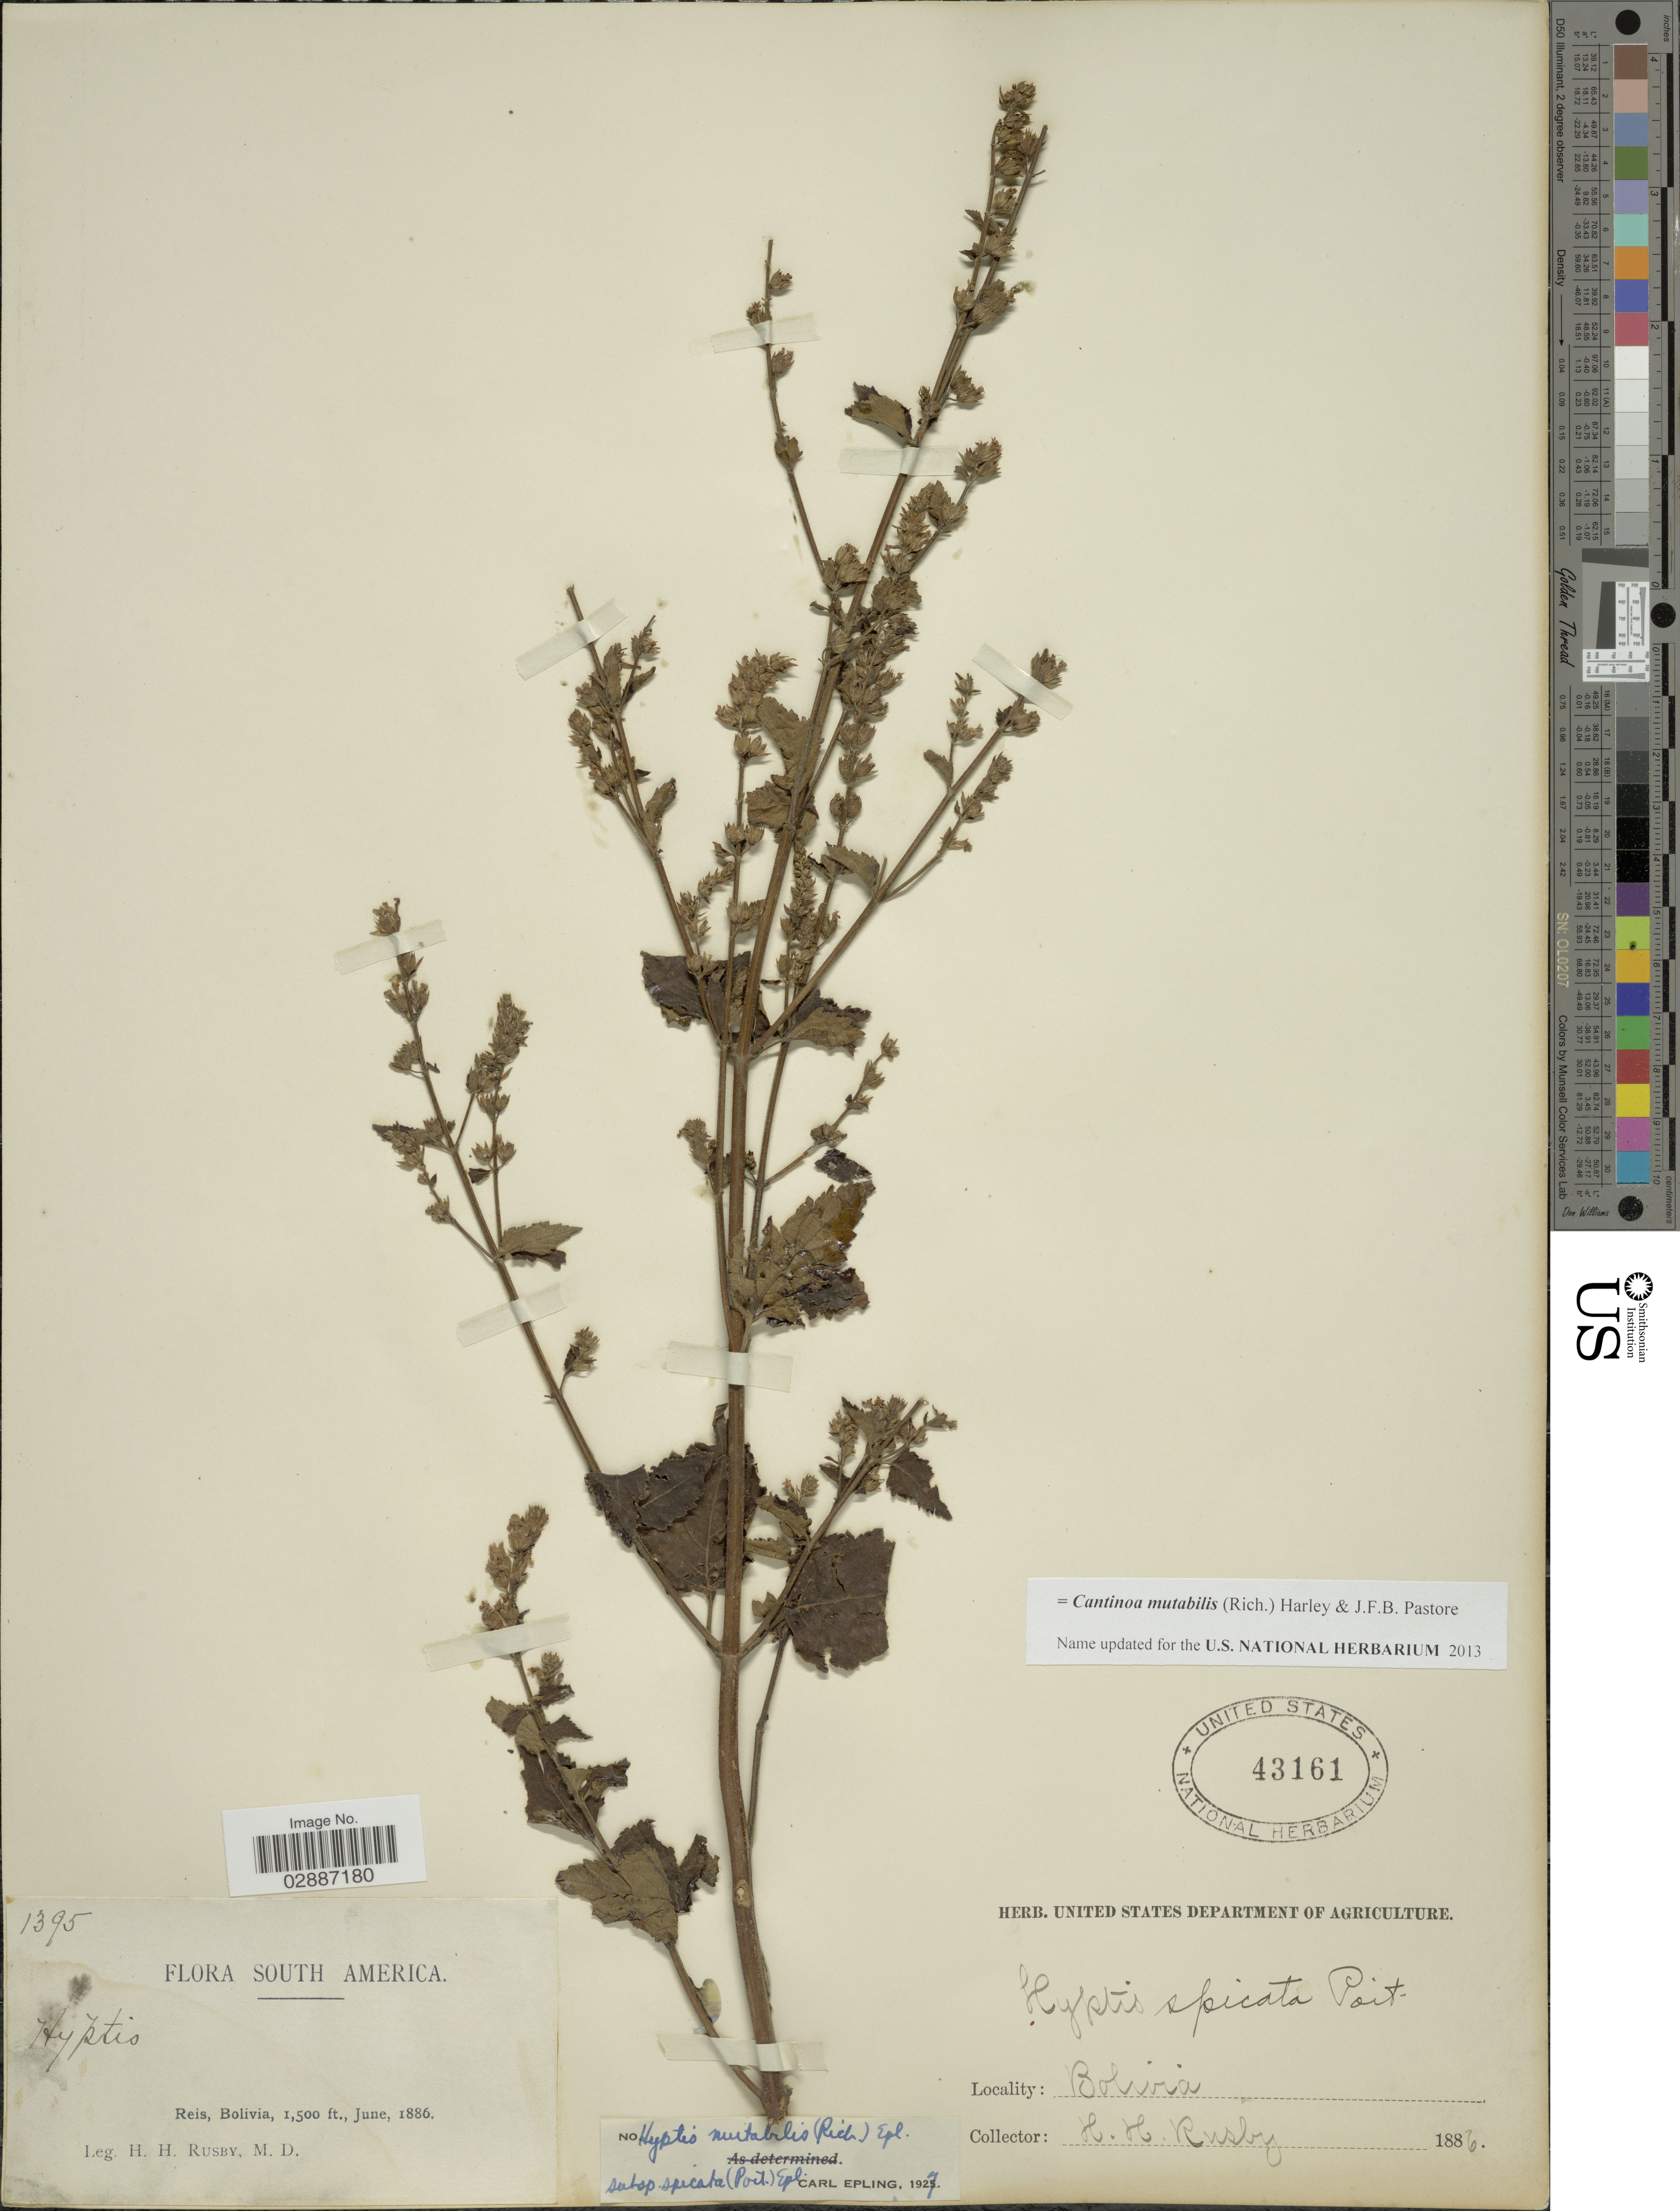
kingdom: Plantae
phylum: Tracheophyta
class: Magnoliopsida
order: Lamiales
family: Lamiaceae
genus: Cantinoa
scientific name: Cantinoa mutabilis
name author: (Epling) Harley & J.F.B. Pastore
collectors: H. H. Rusby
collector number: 1395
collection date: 1886-06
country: Bolivia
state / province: Pando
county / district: Nicolas Suarez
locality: Reis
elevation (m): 457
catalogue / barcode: US 43161